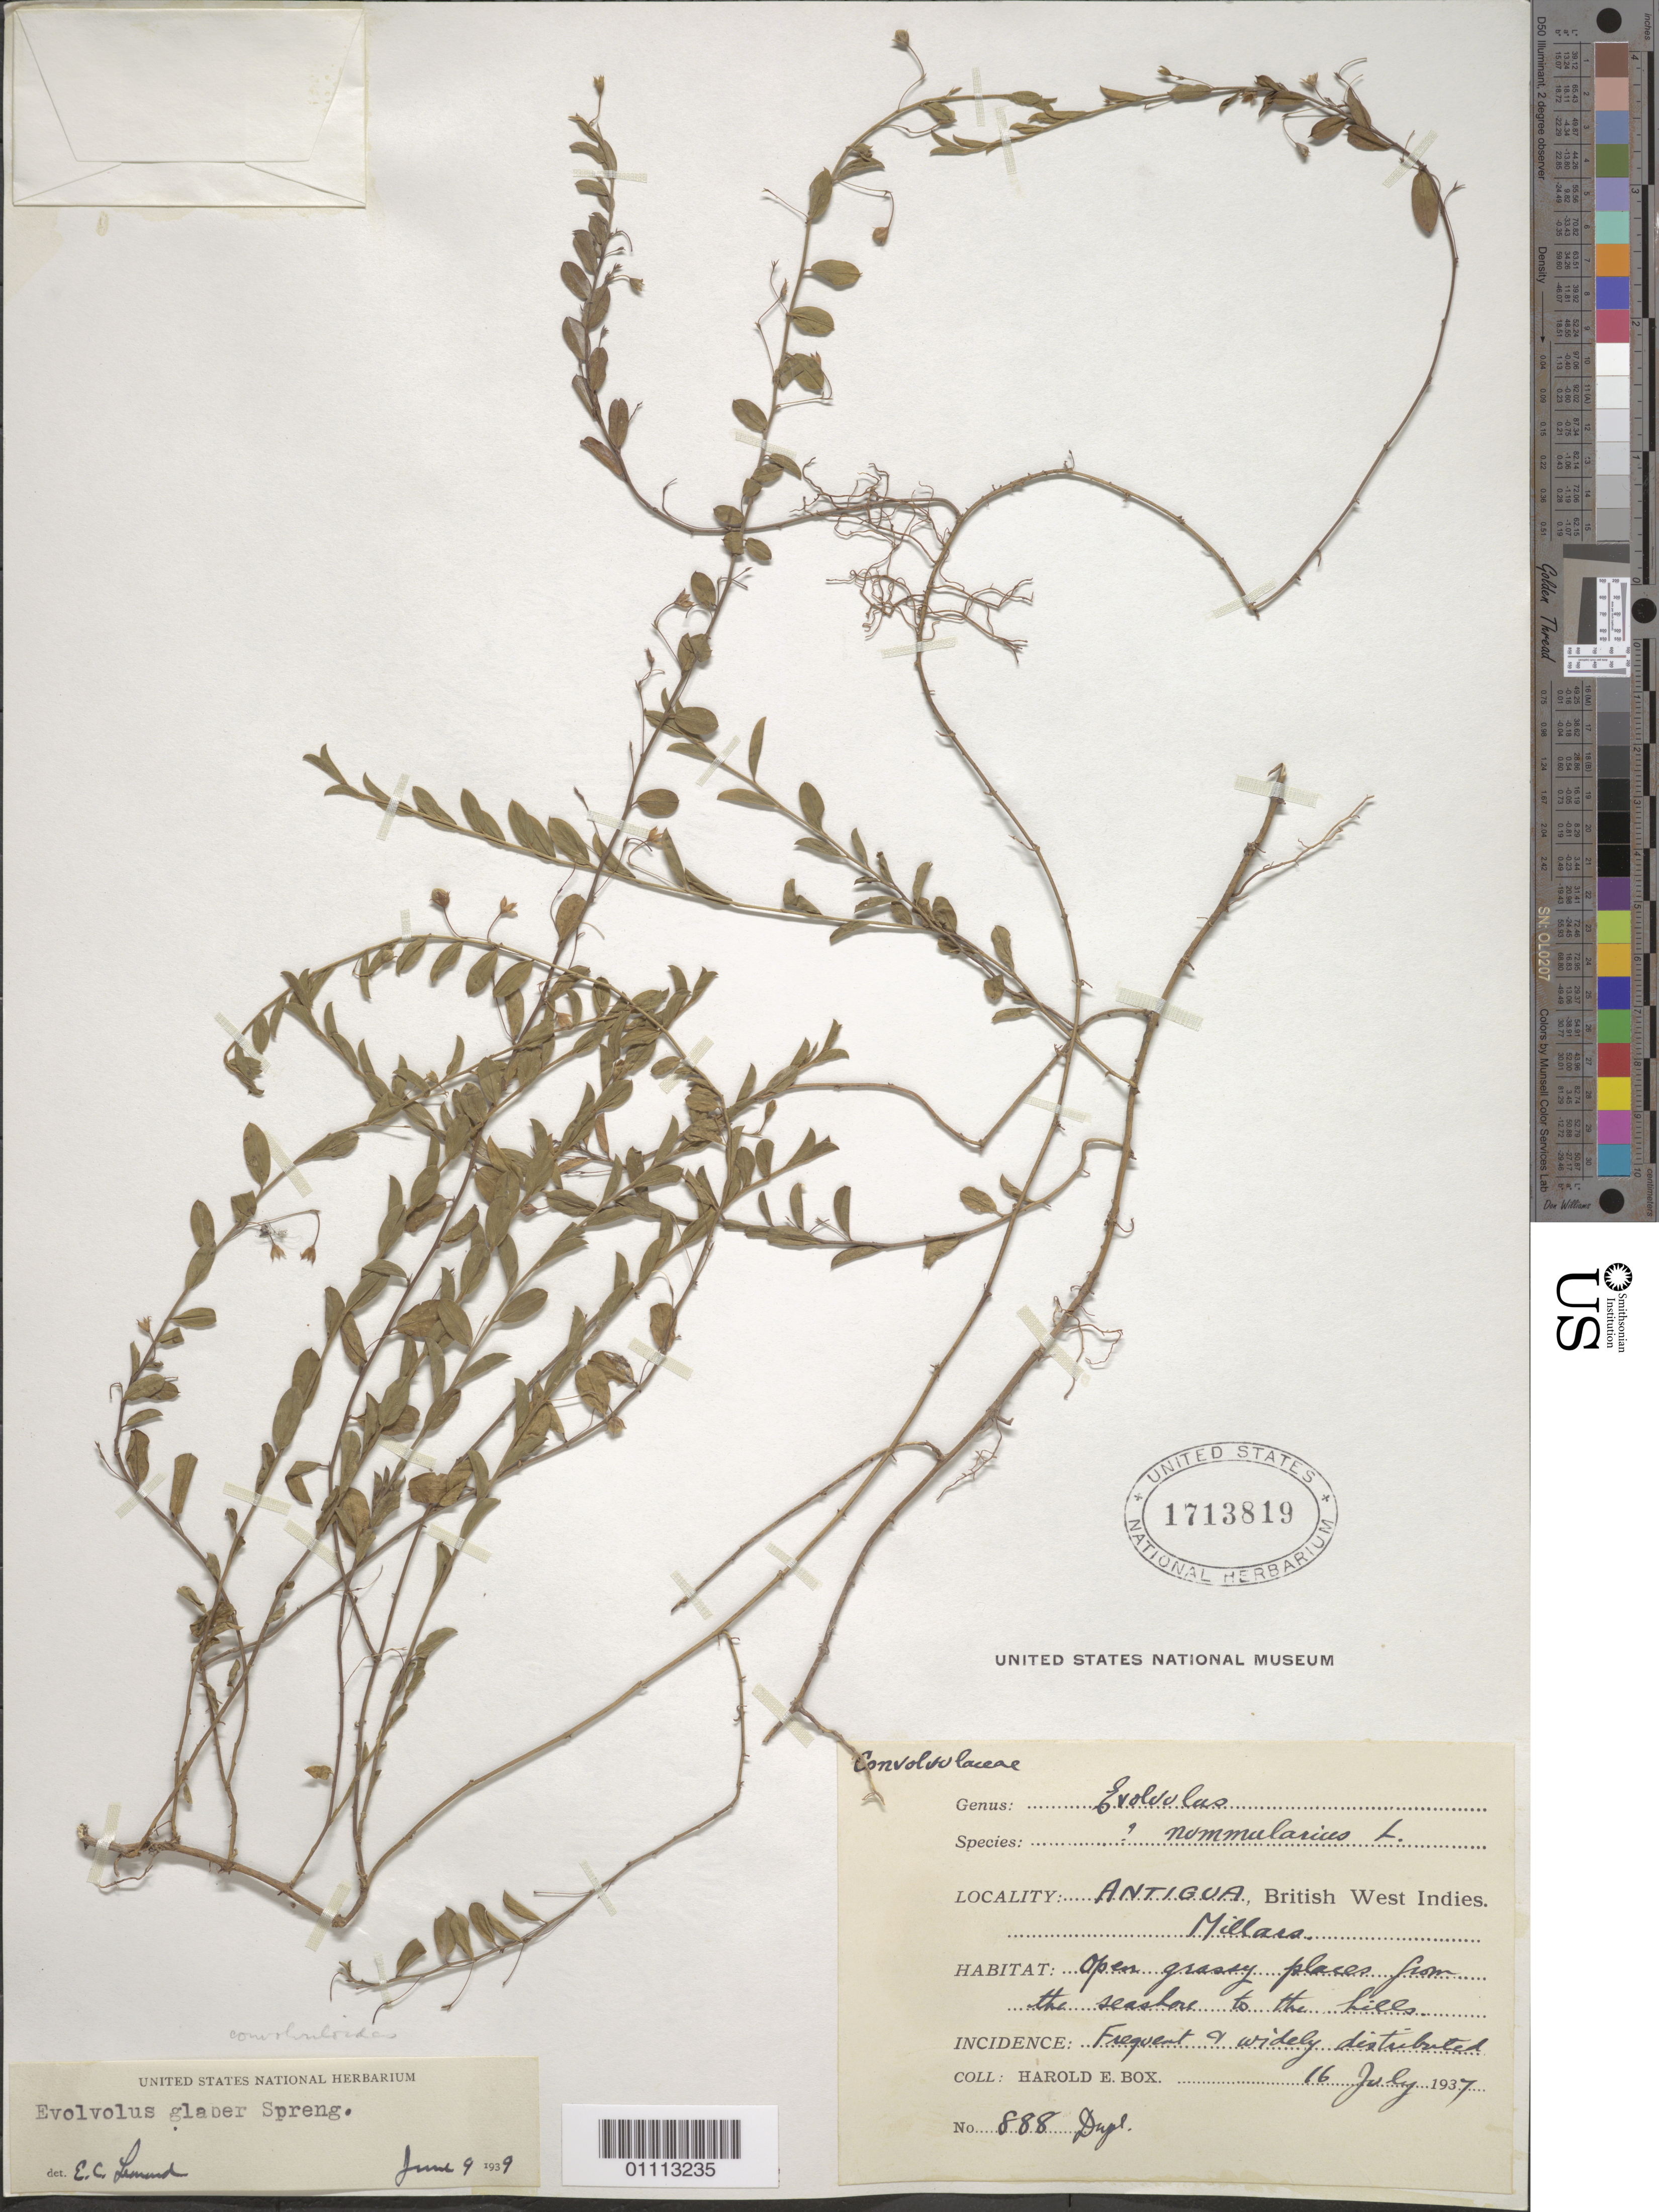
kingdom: Plantae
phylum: Tracheophyta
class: Magnoliopsida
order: Solanales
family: Convolvulaceae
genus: Evolvulus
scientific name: Evolvulus convolvuloides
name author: (Willd. ex Schult.) Stearn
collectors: H. E. Box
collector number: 888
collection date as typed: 16 Jul 1937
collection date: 1937-07-16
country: Antigua and Barbuda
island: Leeward Is.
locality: Millars. Open grassy places from the seashore to the hills.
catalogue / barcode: US 1713819